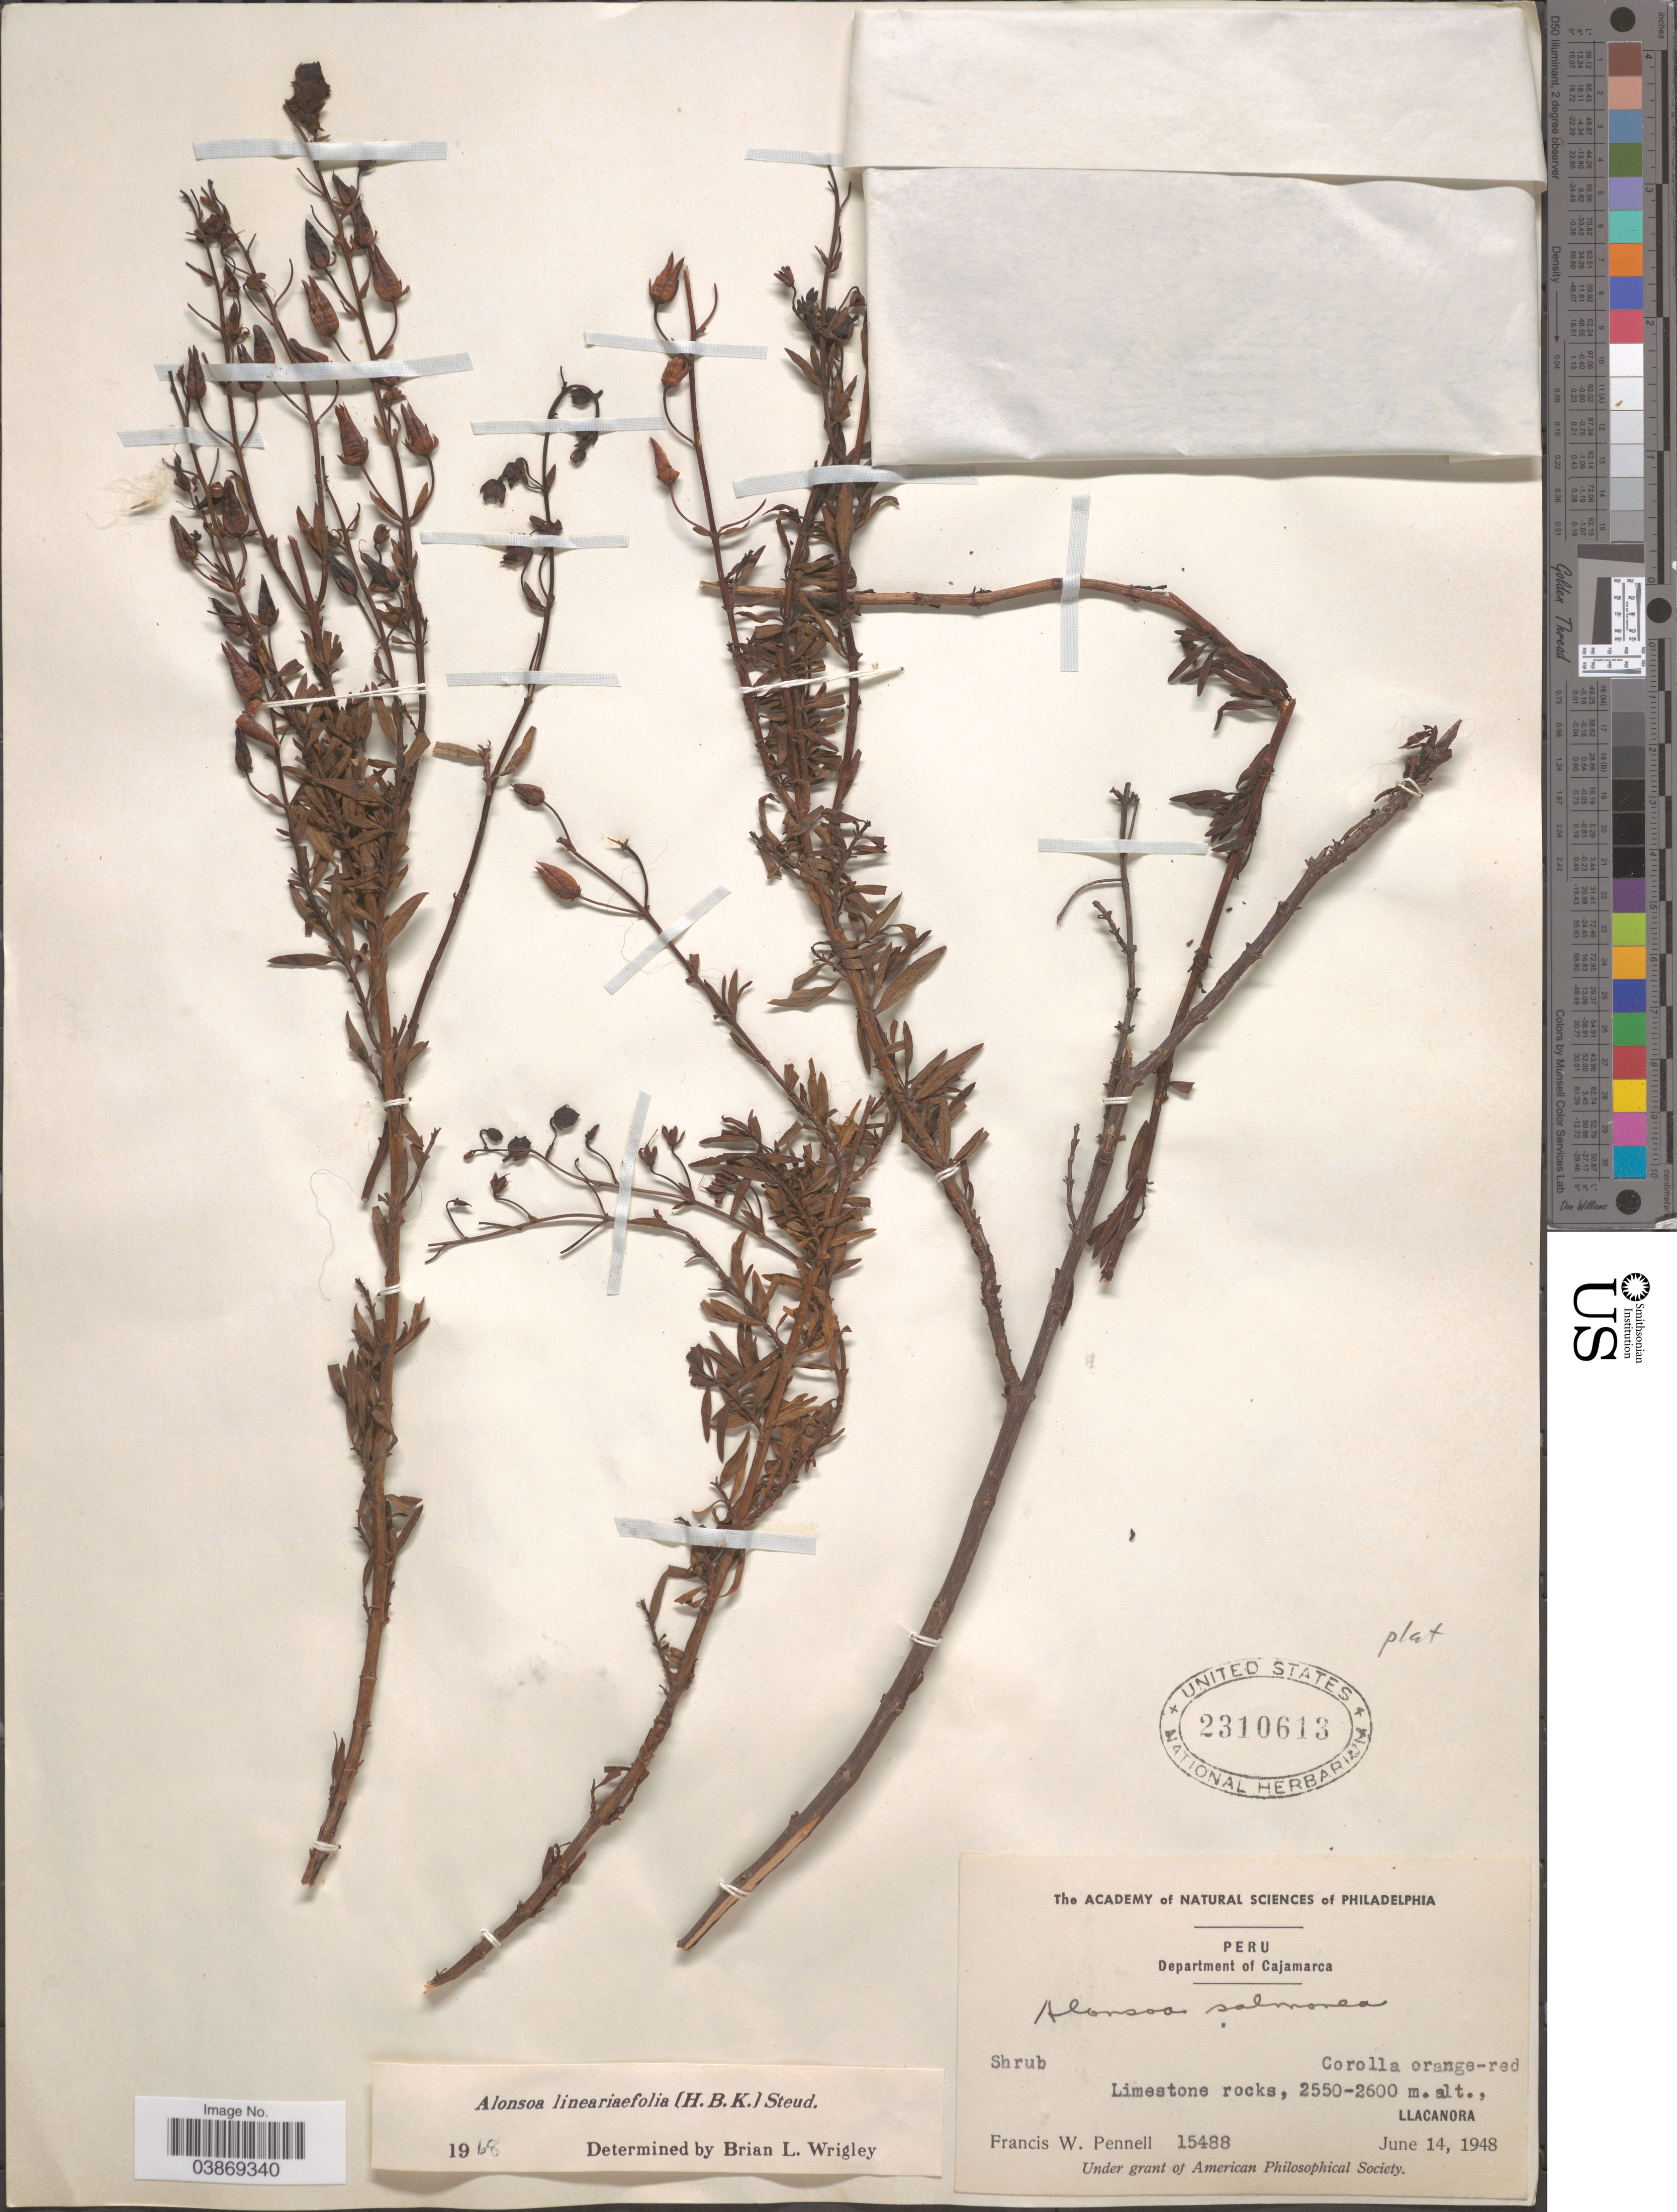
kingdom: Plantae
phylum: Tracheophyta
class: Magnoliopsida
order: Lamiales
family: Scrophulariaceae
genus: Alonsoa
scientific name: Alonsoa linearifolia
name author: Steud.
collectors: F. W. Pennell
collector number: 15488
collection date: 1948-06-14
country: Peru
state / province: Cajamarca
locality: Department of Cajamarca. Llacanora.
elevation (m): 2550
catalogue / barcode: US 2310613